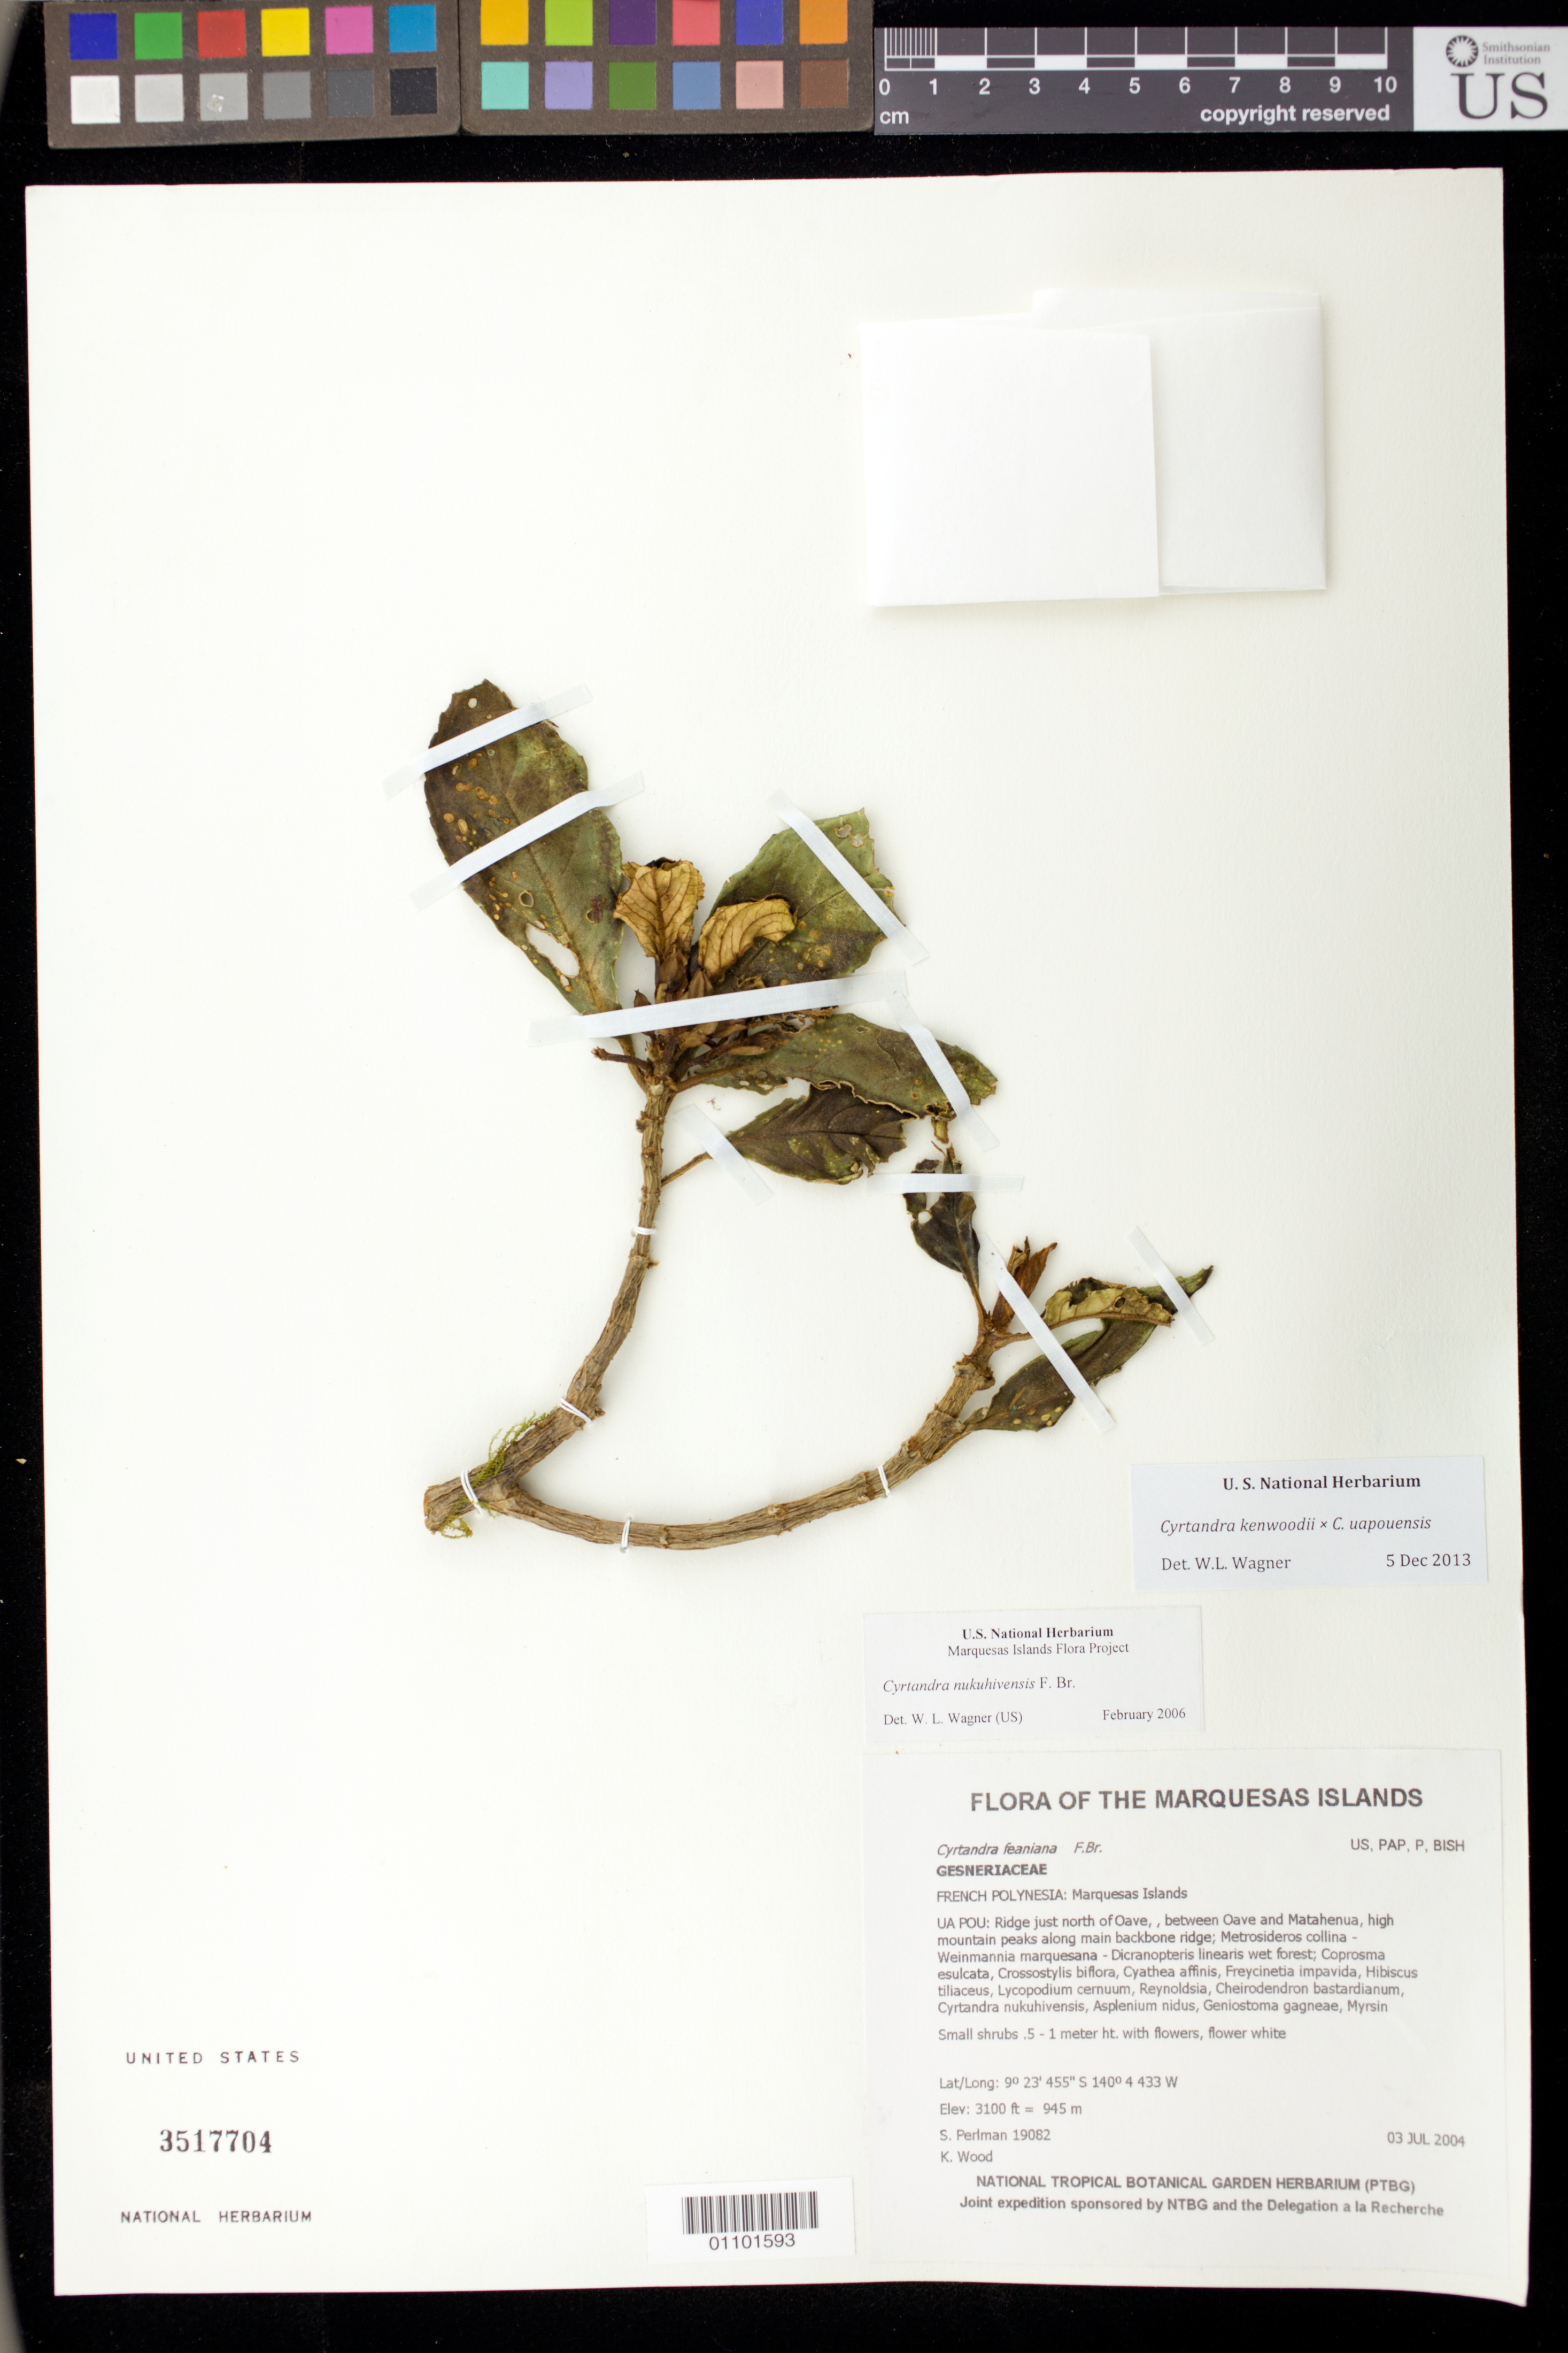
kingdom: Plantae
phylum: Tracheophyta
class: Magnoliopsida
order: Lamiales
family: Gesneriaceae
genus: Cyrtandra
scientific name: Cyrtandra kenwoodii x C. uapouensis W.L. Wagner & Lorence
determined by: Wagner, W. L., (BOT), Smithsonian Institution - National Museum of Natural History (UNITED STATES)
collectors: S. P. Perlman & K. R. Wood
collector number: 19082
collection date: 2004-07-03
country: French Polynesia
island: Ua Pou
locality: Ridge just north of Oave, , between Oave and Matahenua, high mountain peaks along main backbone ridge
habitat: Metrosideros collina - Weinmannia marquesana - Dicranopteris linearis wet forest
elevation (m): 945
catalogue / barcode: US 3517704